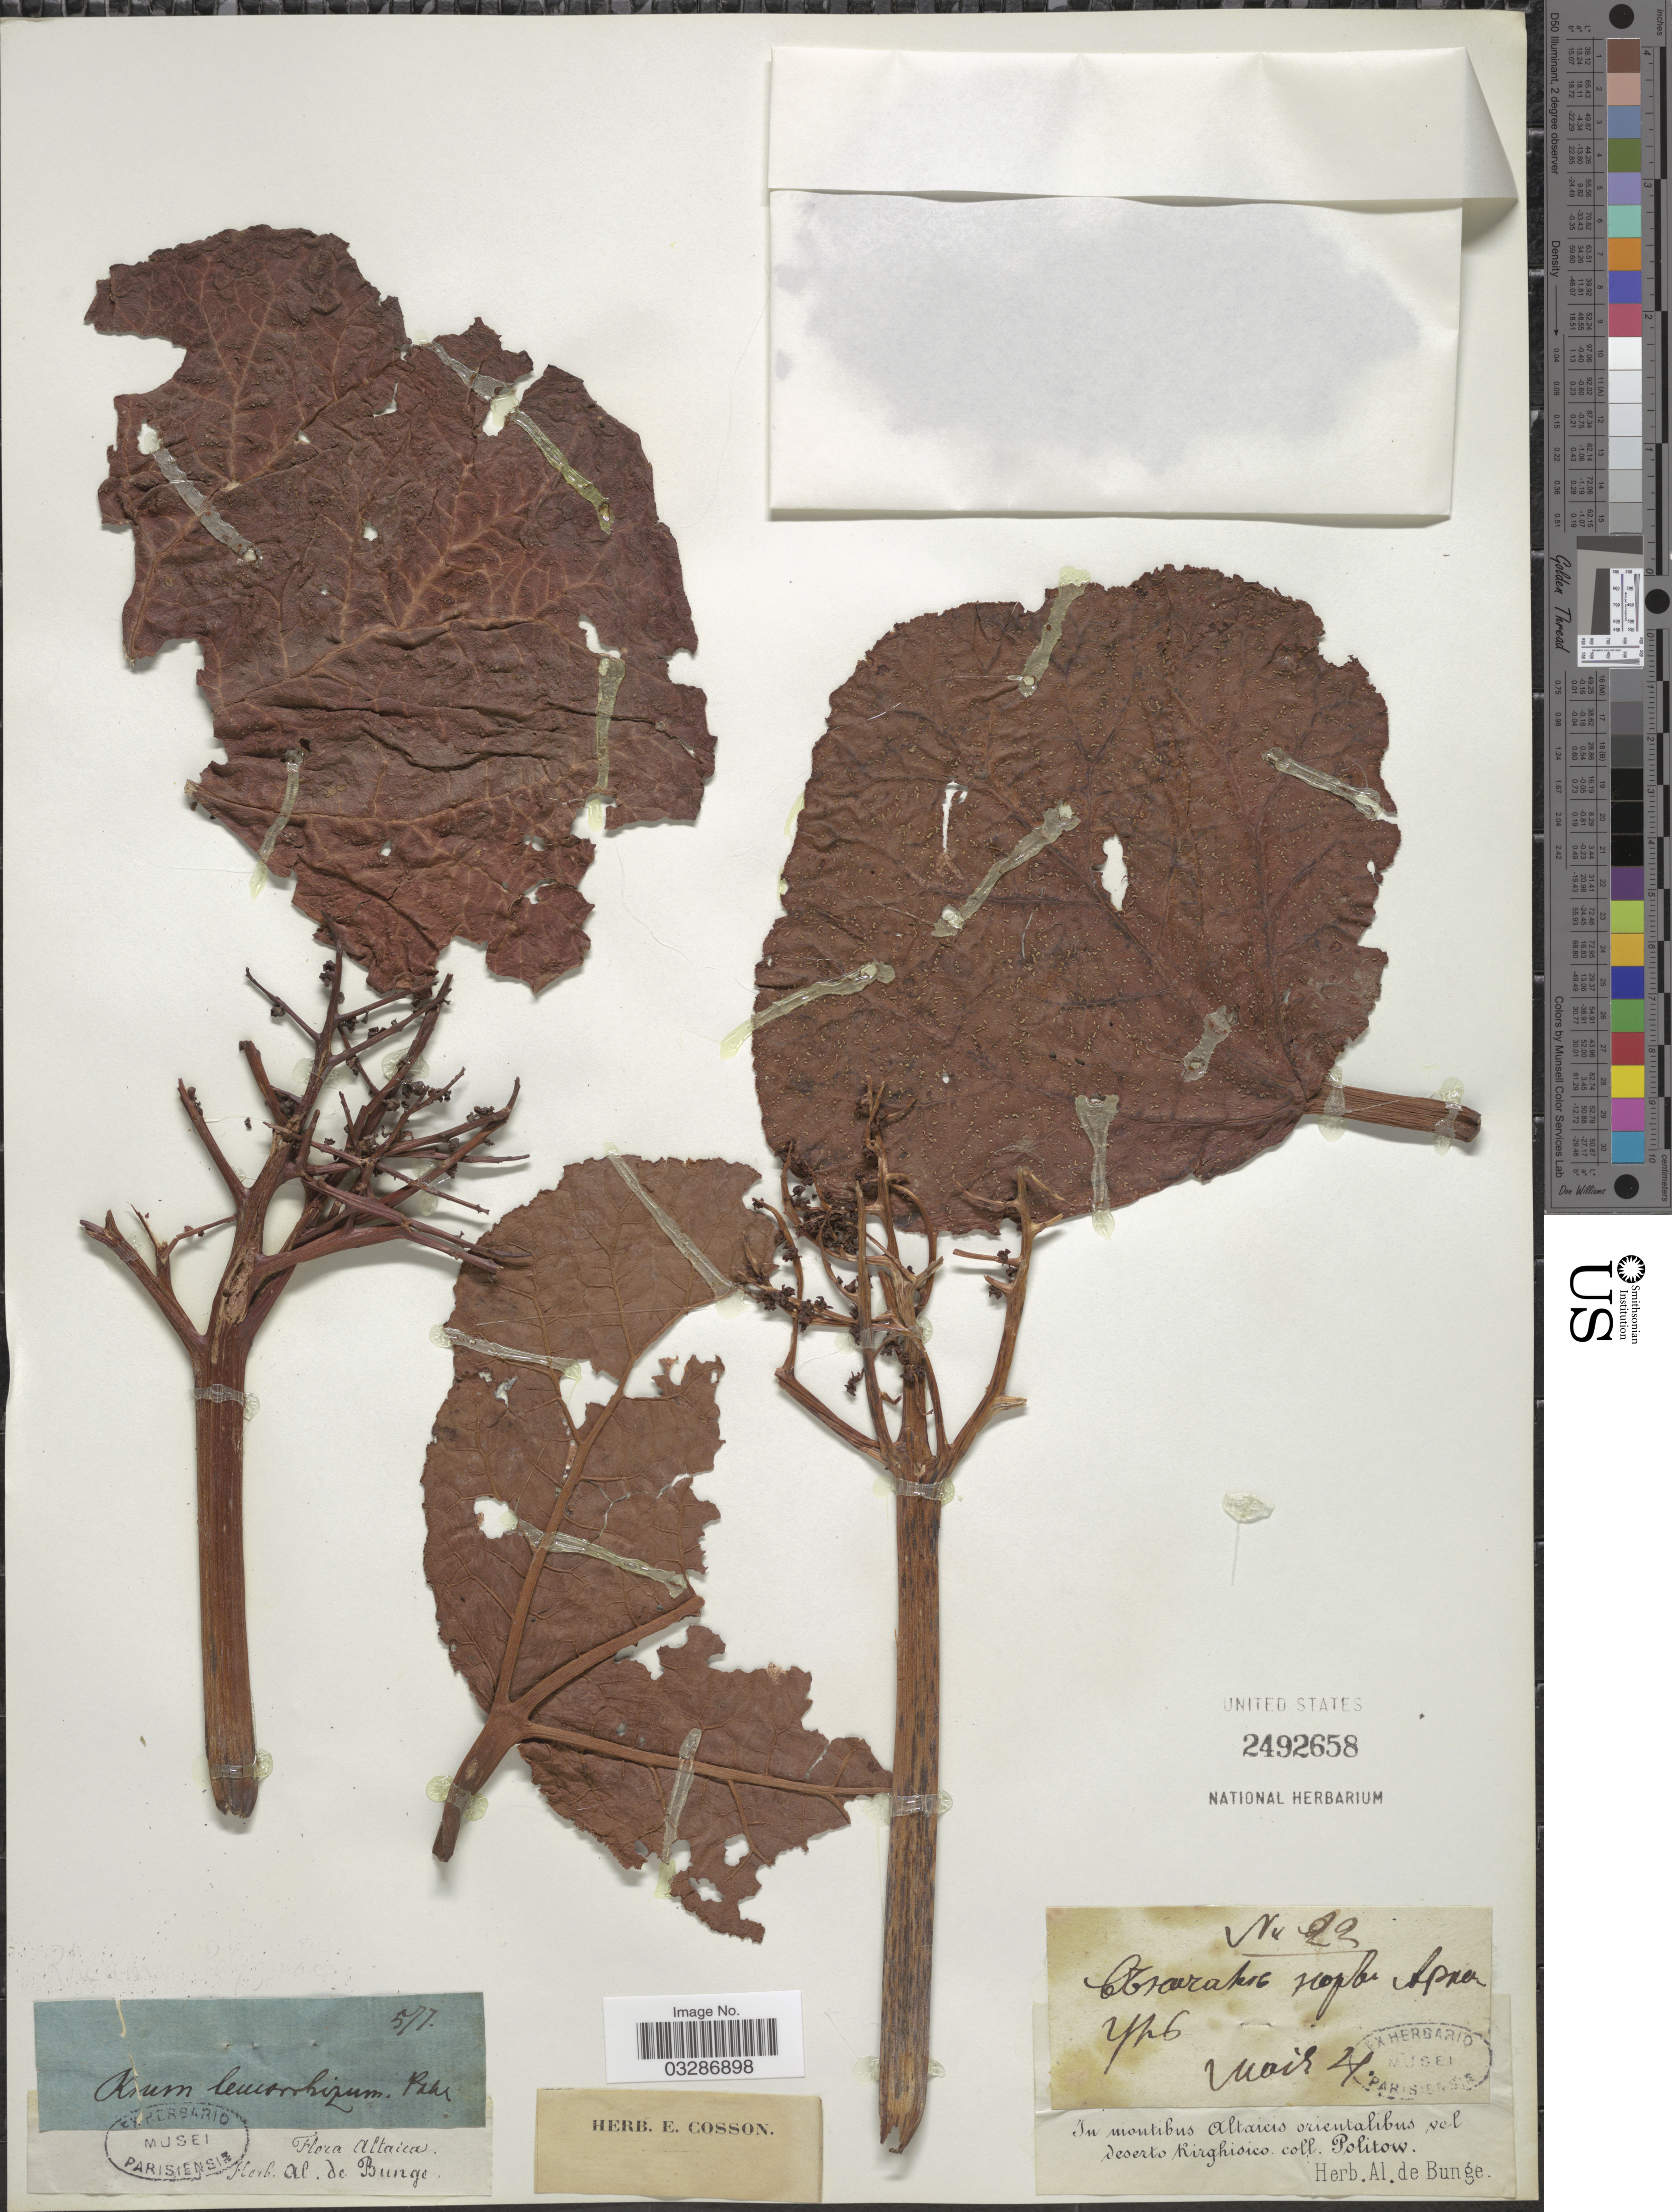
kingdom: Plantae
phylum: Tracheophyta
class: Magnoliopsida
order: Caryophyllales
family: Polygonaceae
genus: Rheum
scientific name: Rheum leucorrhizum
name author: Pall.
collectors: -. Politow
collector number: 22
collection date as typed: Transcribed d/m/y: 2/5/4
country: Kyrgyzstan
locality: Altaica. In montibus Altaicis orientalibus vel deserto Kirghisico.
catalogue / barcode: US 2492658